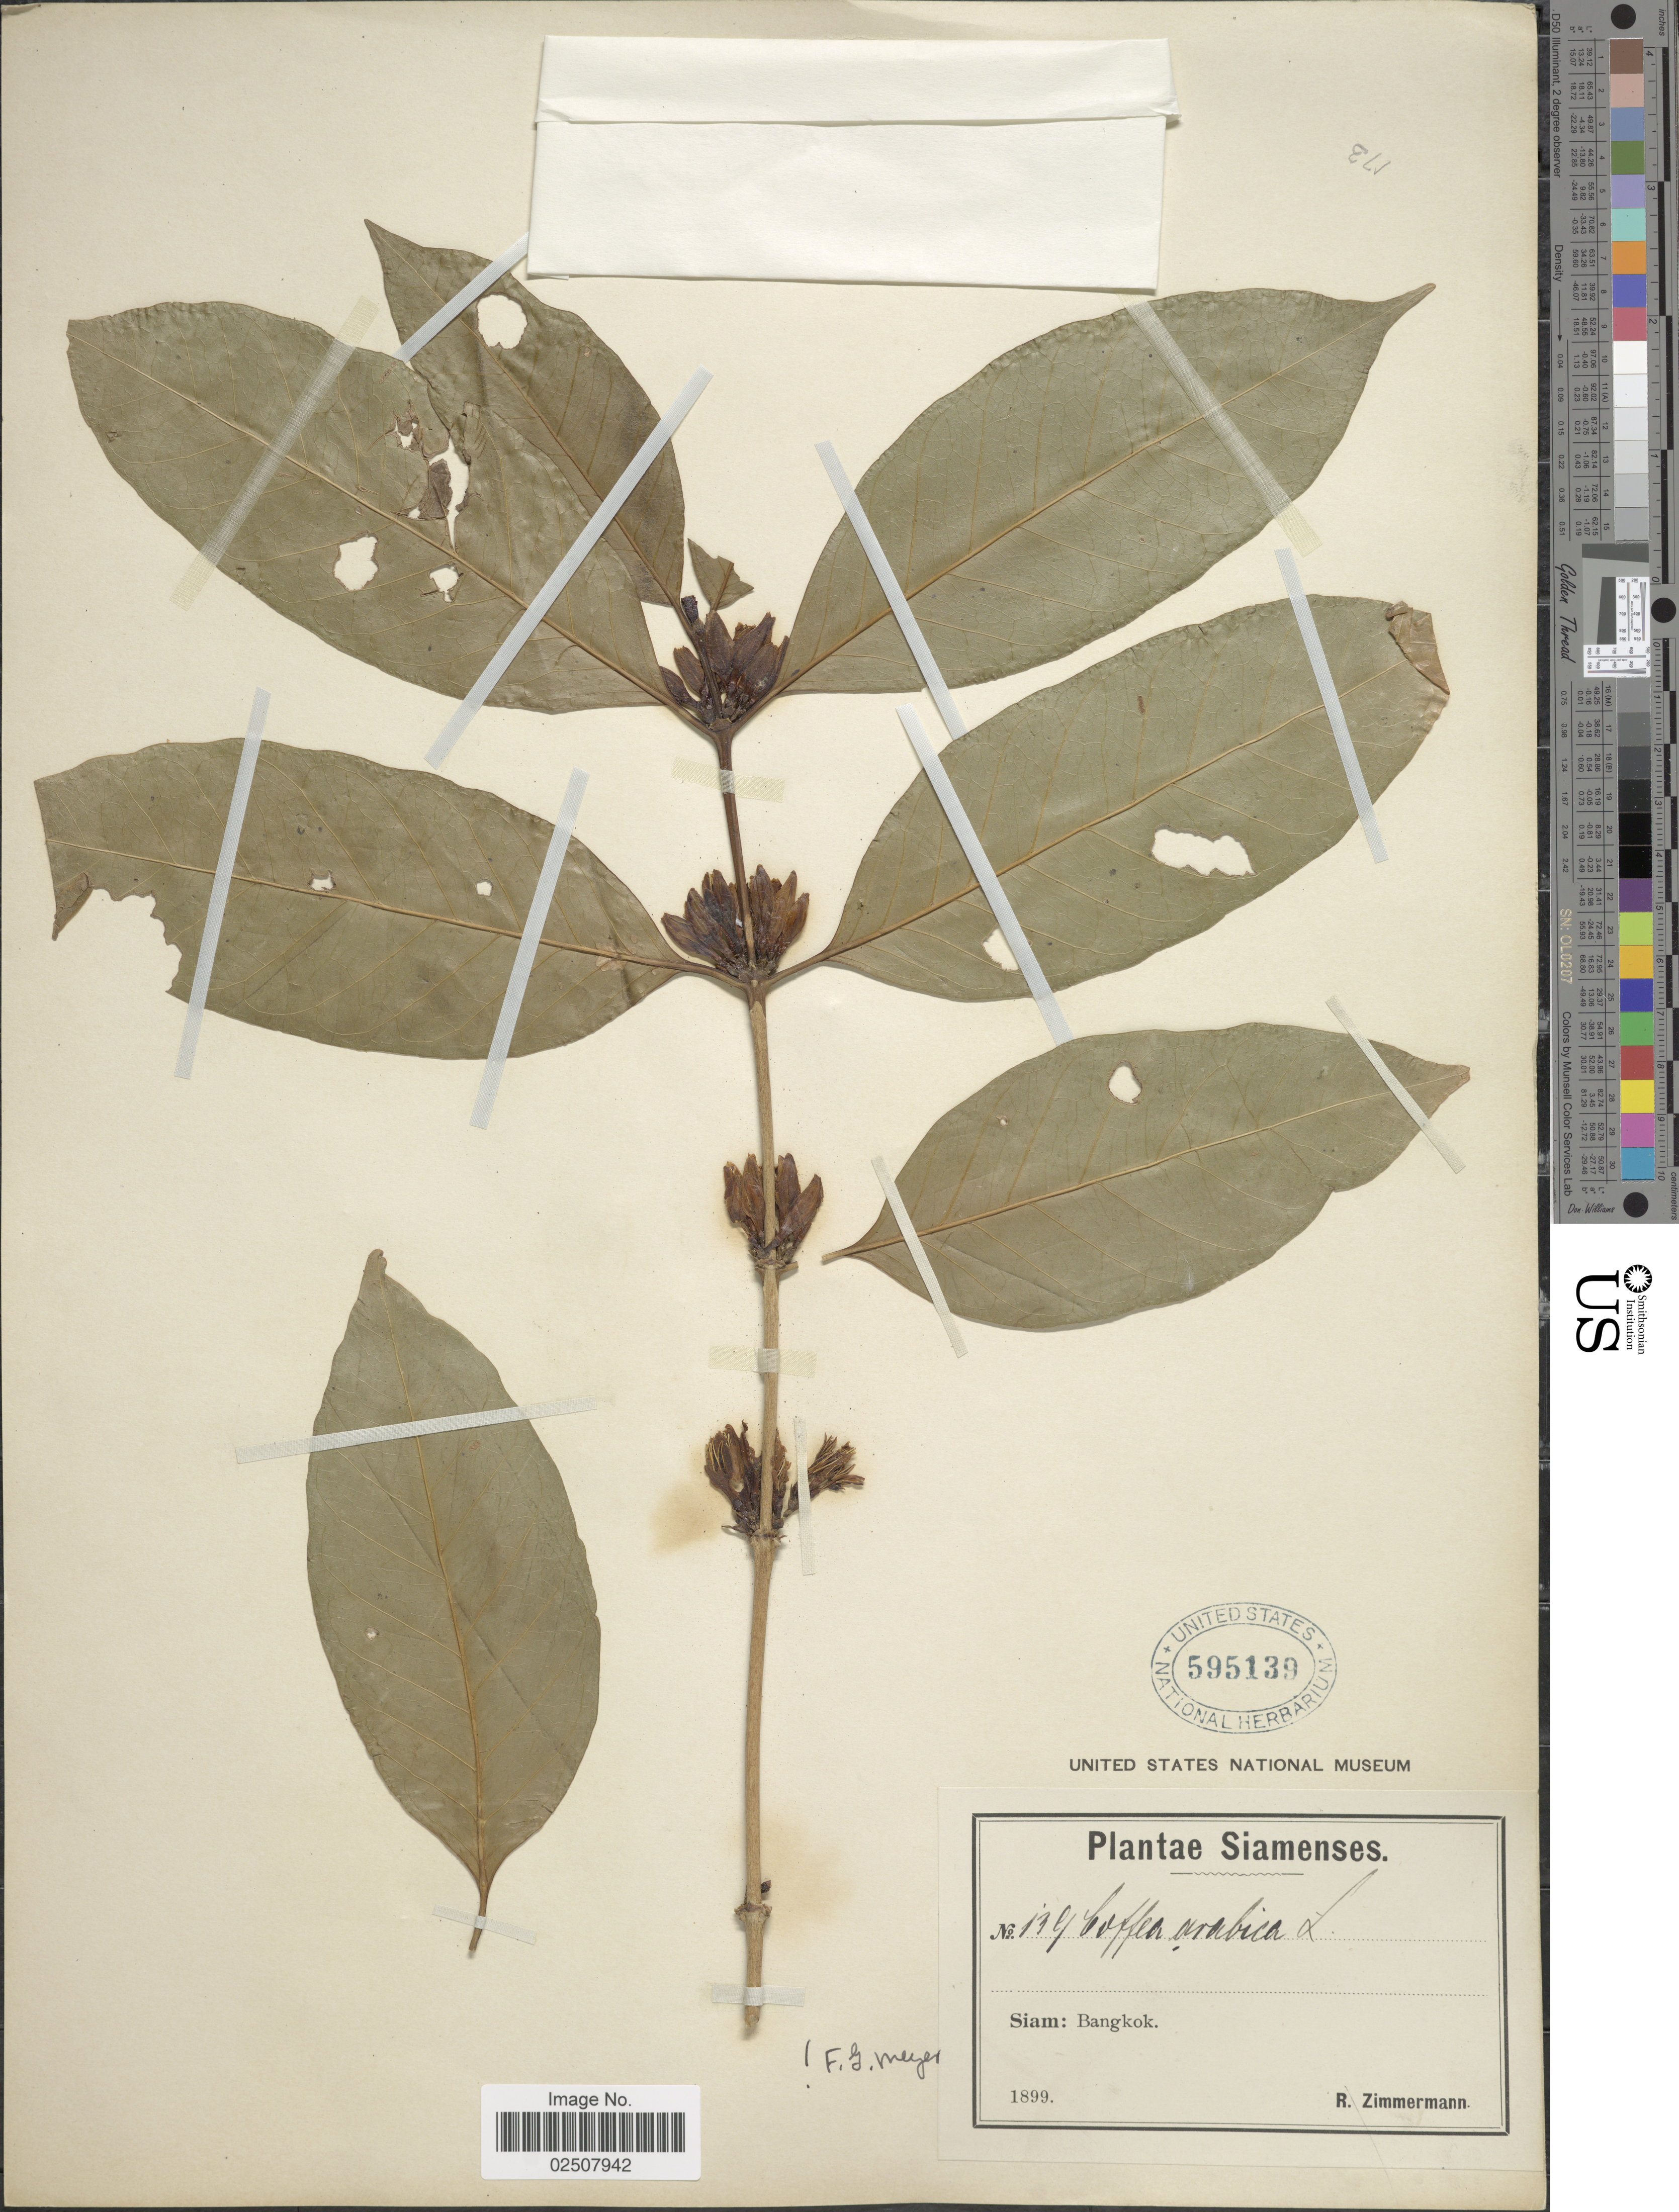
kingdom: Plantae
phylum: Tracheophyta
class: Magnoliopsida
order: Gentianales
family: Rubiaceae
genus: Coffea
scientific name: Coffea arabica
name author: L.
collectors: R. Zimmermann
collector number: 139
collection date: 1899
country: Thailand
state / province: Bangkok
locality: Siam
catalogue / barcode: US 595139